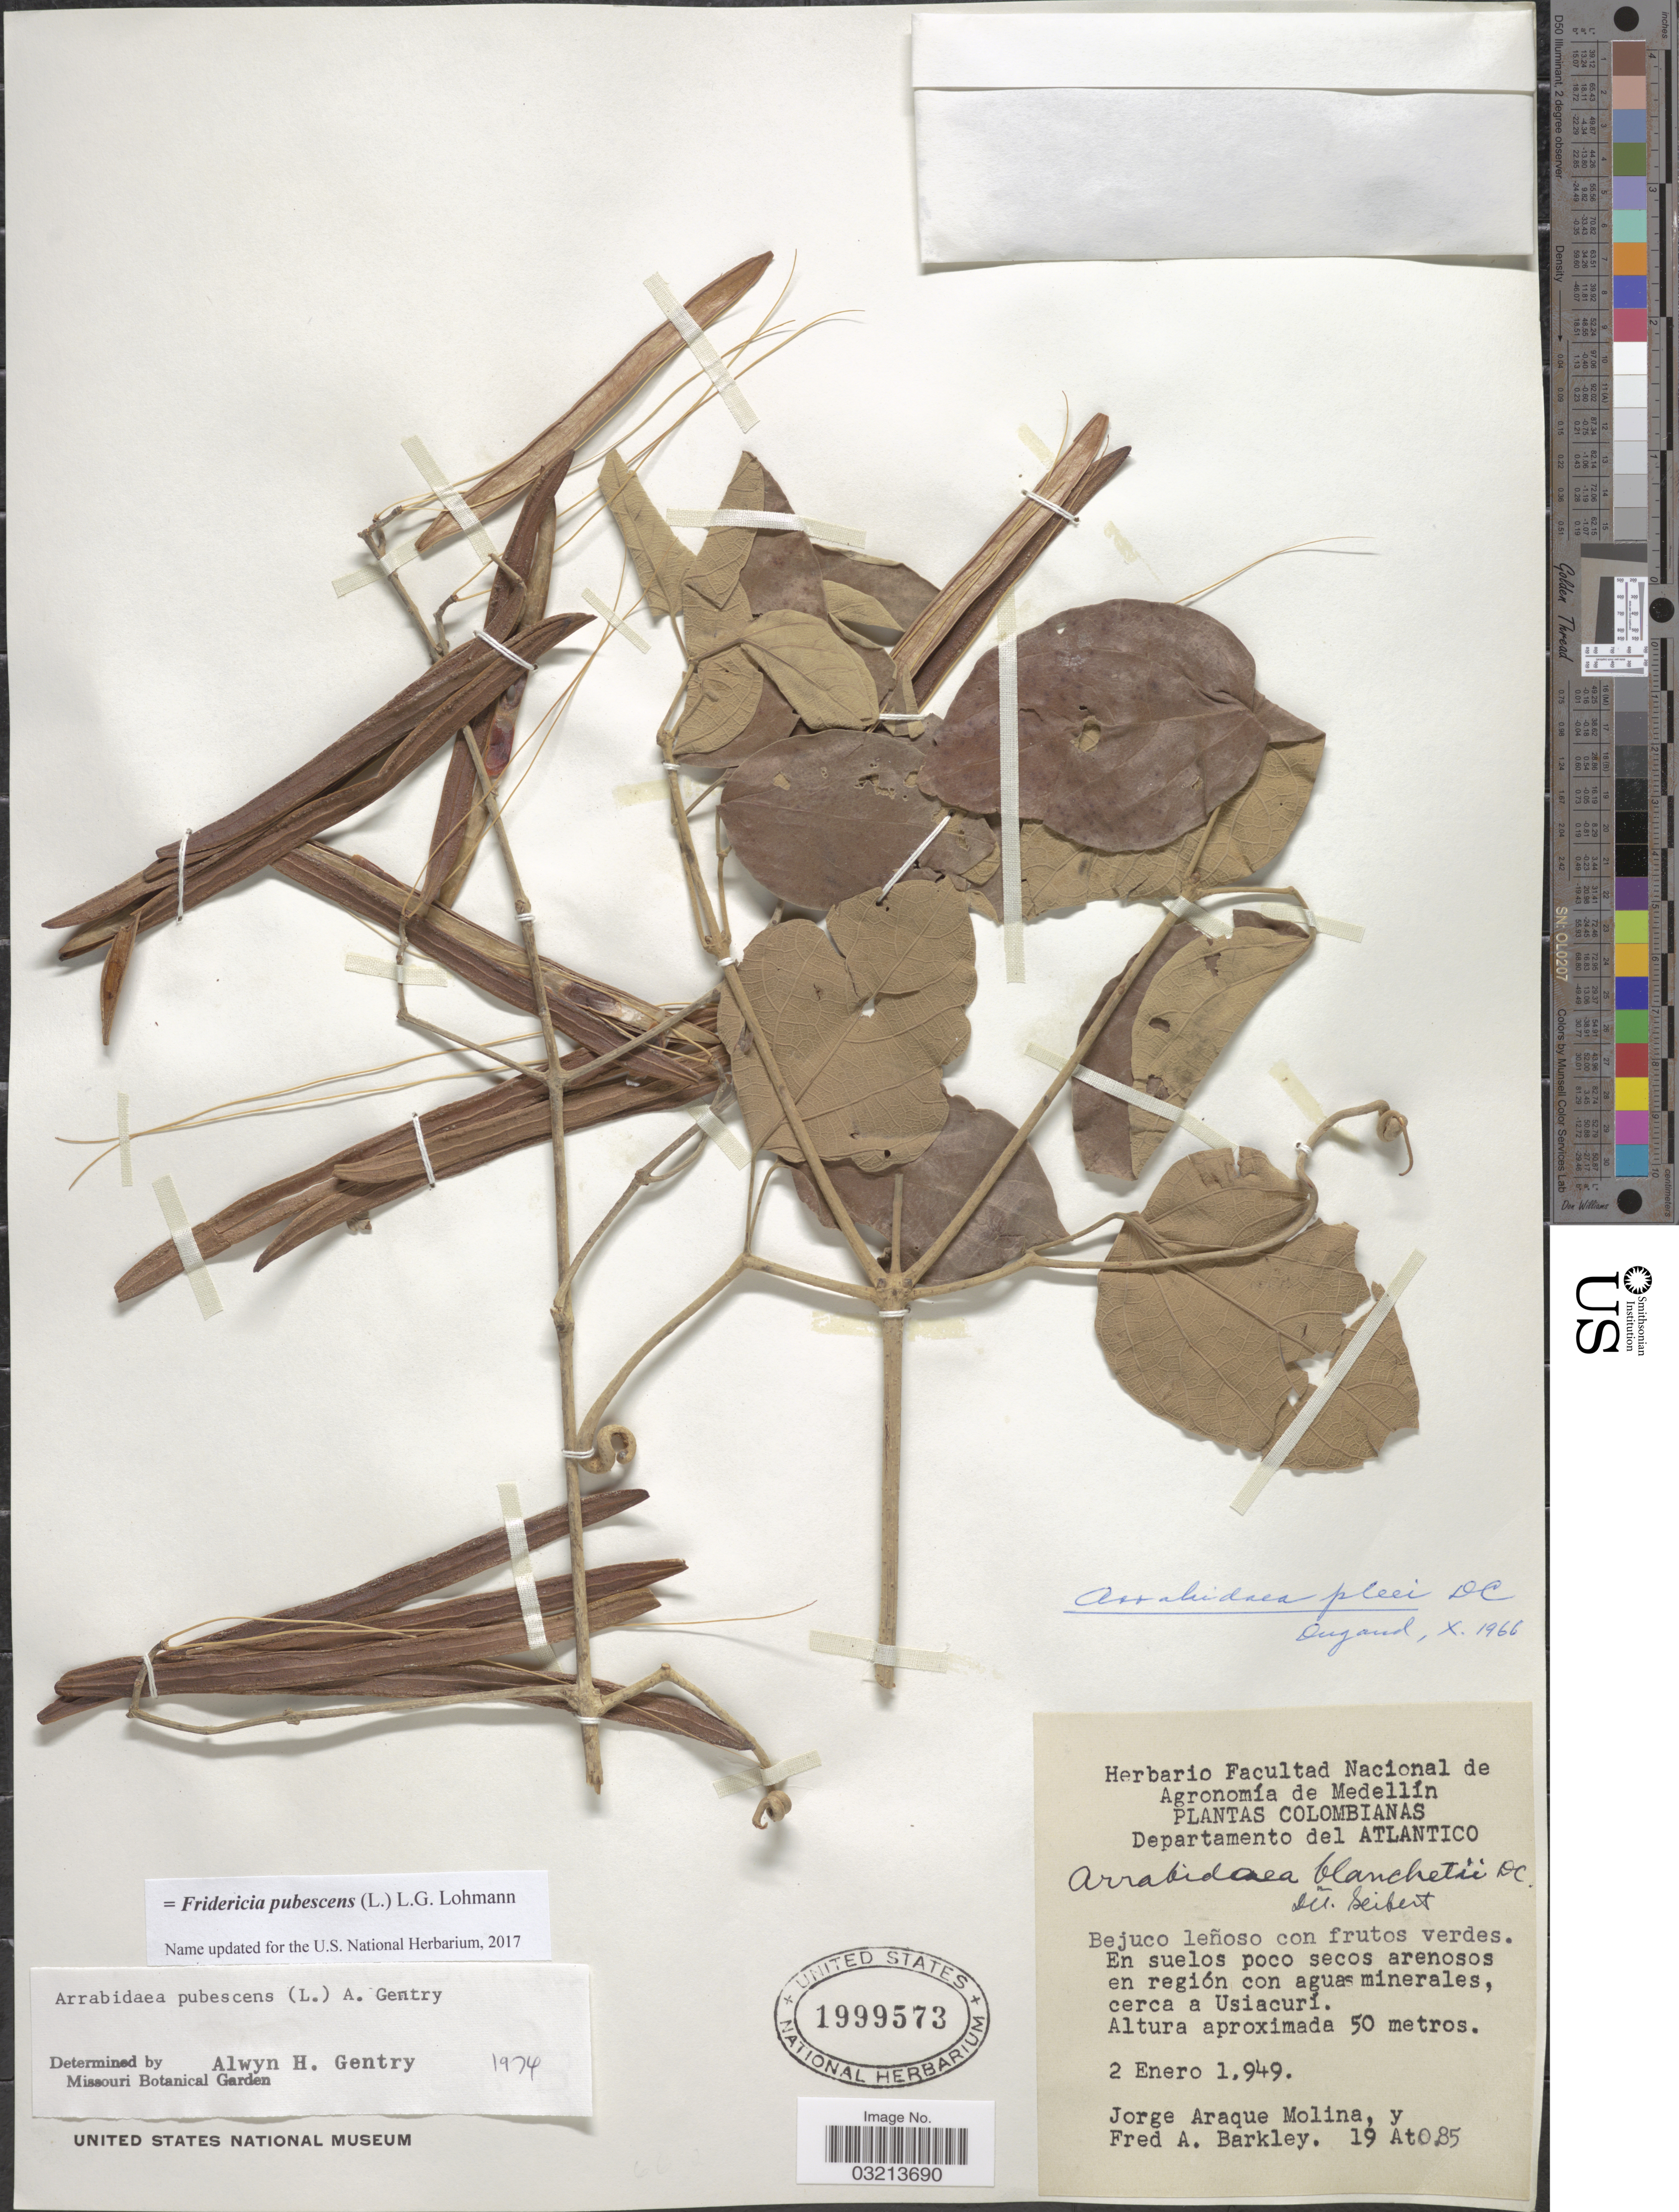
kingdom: Plantae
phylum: Tracheophyta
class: Magnoliopsida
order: Lamiales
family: Bignoniaceae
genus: Fridericia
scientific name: Fridericia pubescens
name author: (L.) L.G. Lohmann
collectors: J. A. Molina & F. A. Barkley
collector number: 19At085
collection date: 1949-01-02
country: Colombia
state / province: Atlántico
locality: Departamento del Atlantico. Cerca a Usiacurí.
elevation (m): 50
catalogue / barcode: US 1999573